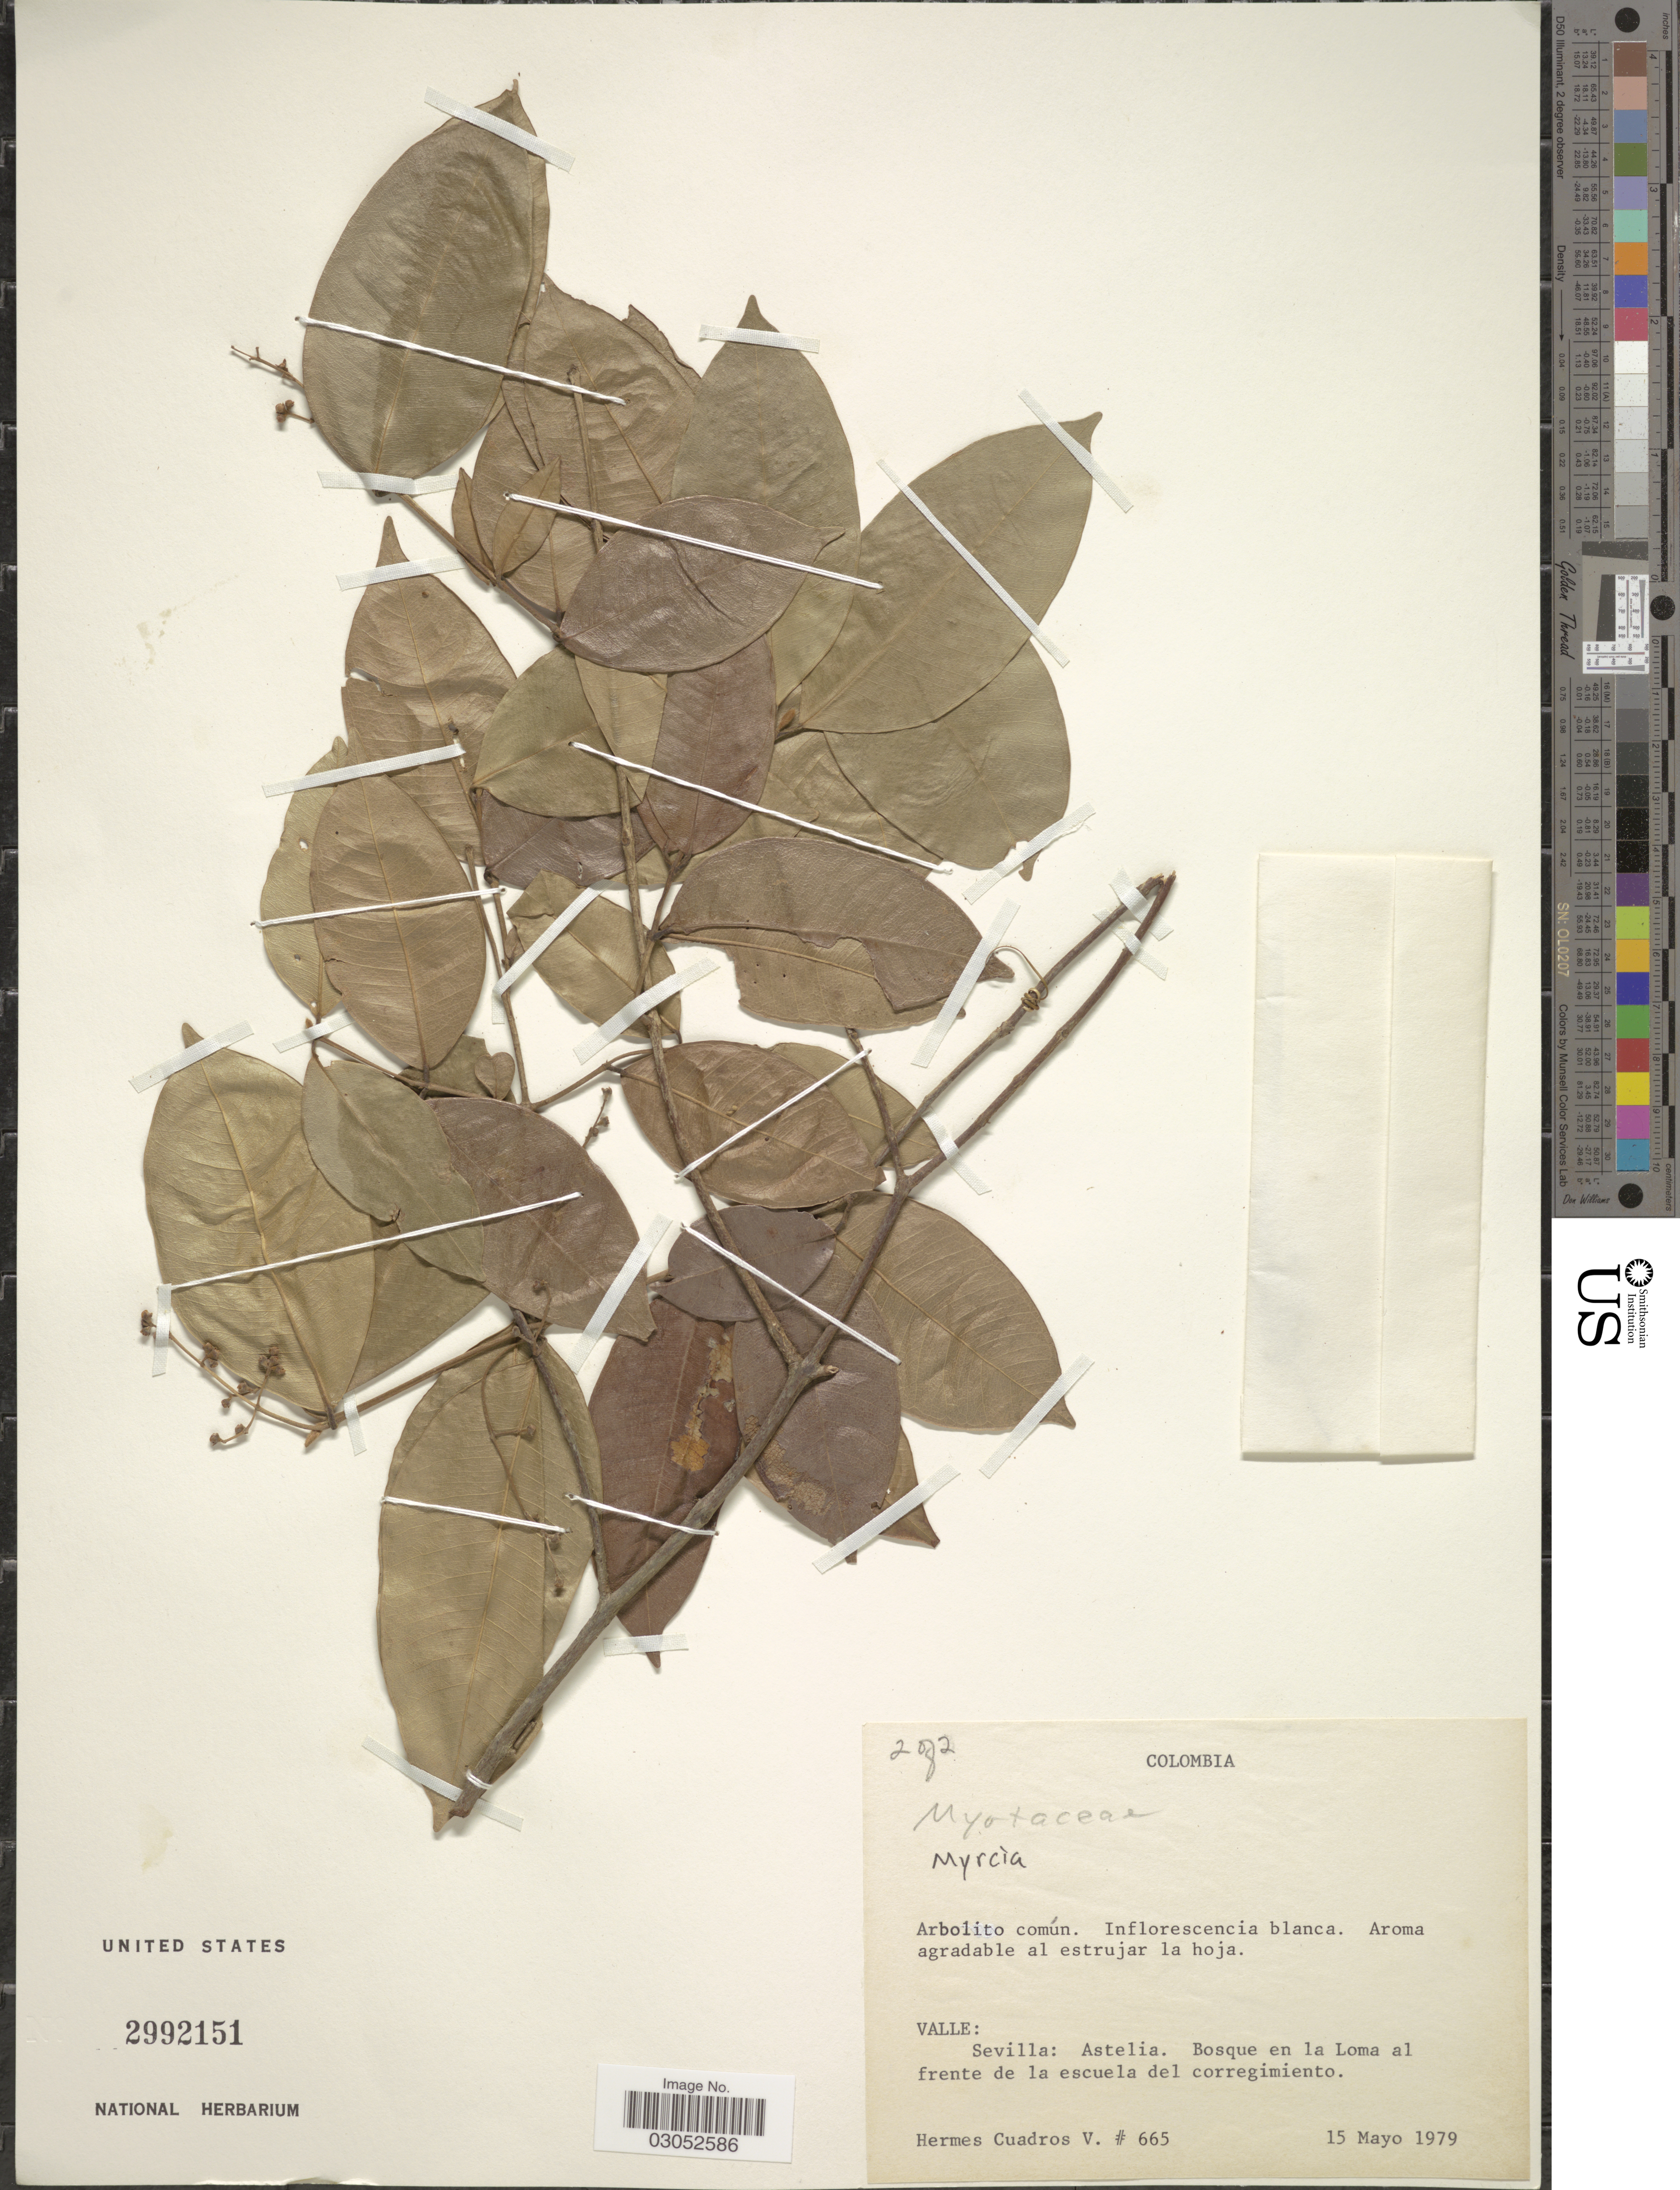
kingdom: Plantae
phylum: Tracheophyta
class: Magnoliopsida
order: Myrtales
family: Myrtaceae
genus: Myrcia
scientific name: Myrcia sp.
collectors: H. Cuadros V.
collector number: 665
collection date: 1979-05-15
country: Colombia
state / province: Valle del Cauca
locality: Valle: Sevilla: Astelia. Bosque en la Loma al frente de la escuela del corregimiento.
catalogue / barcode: US 2992151